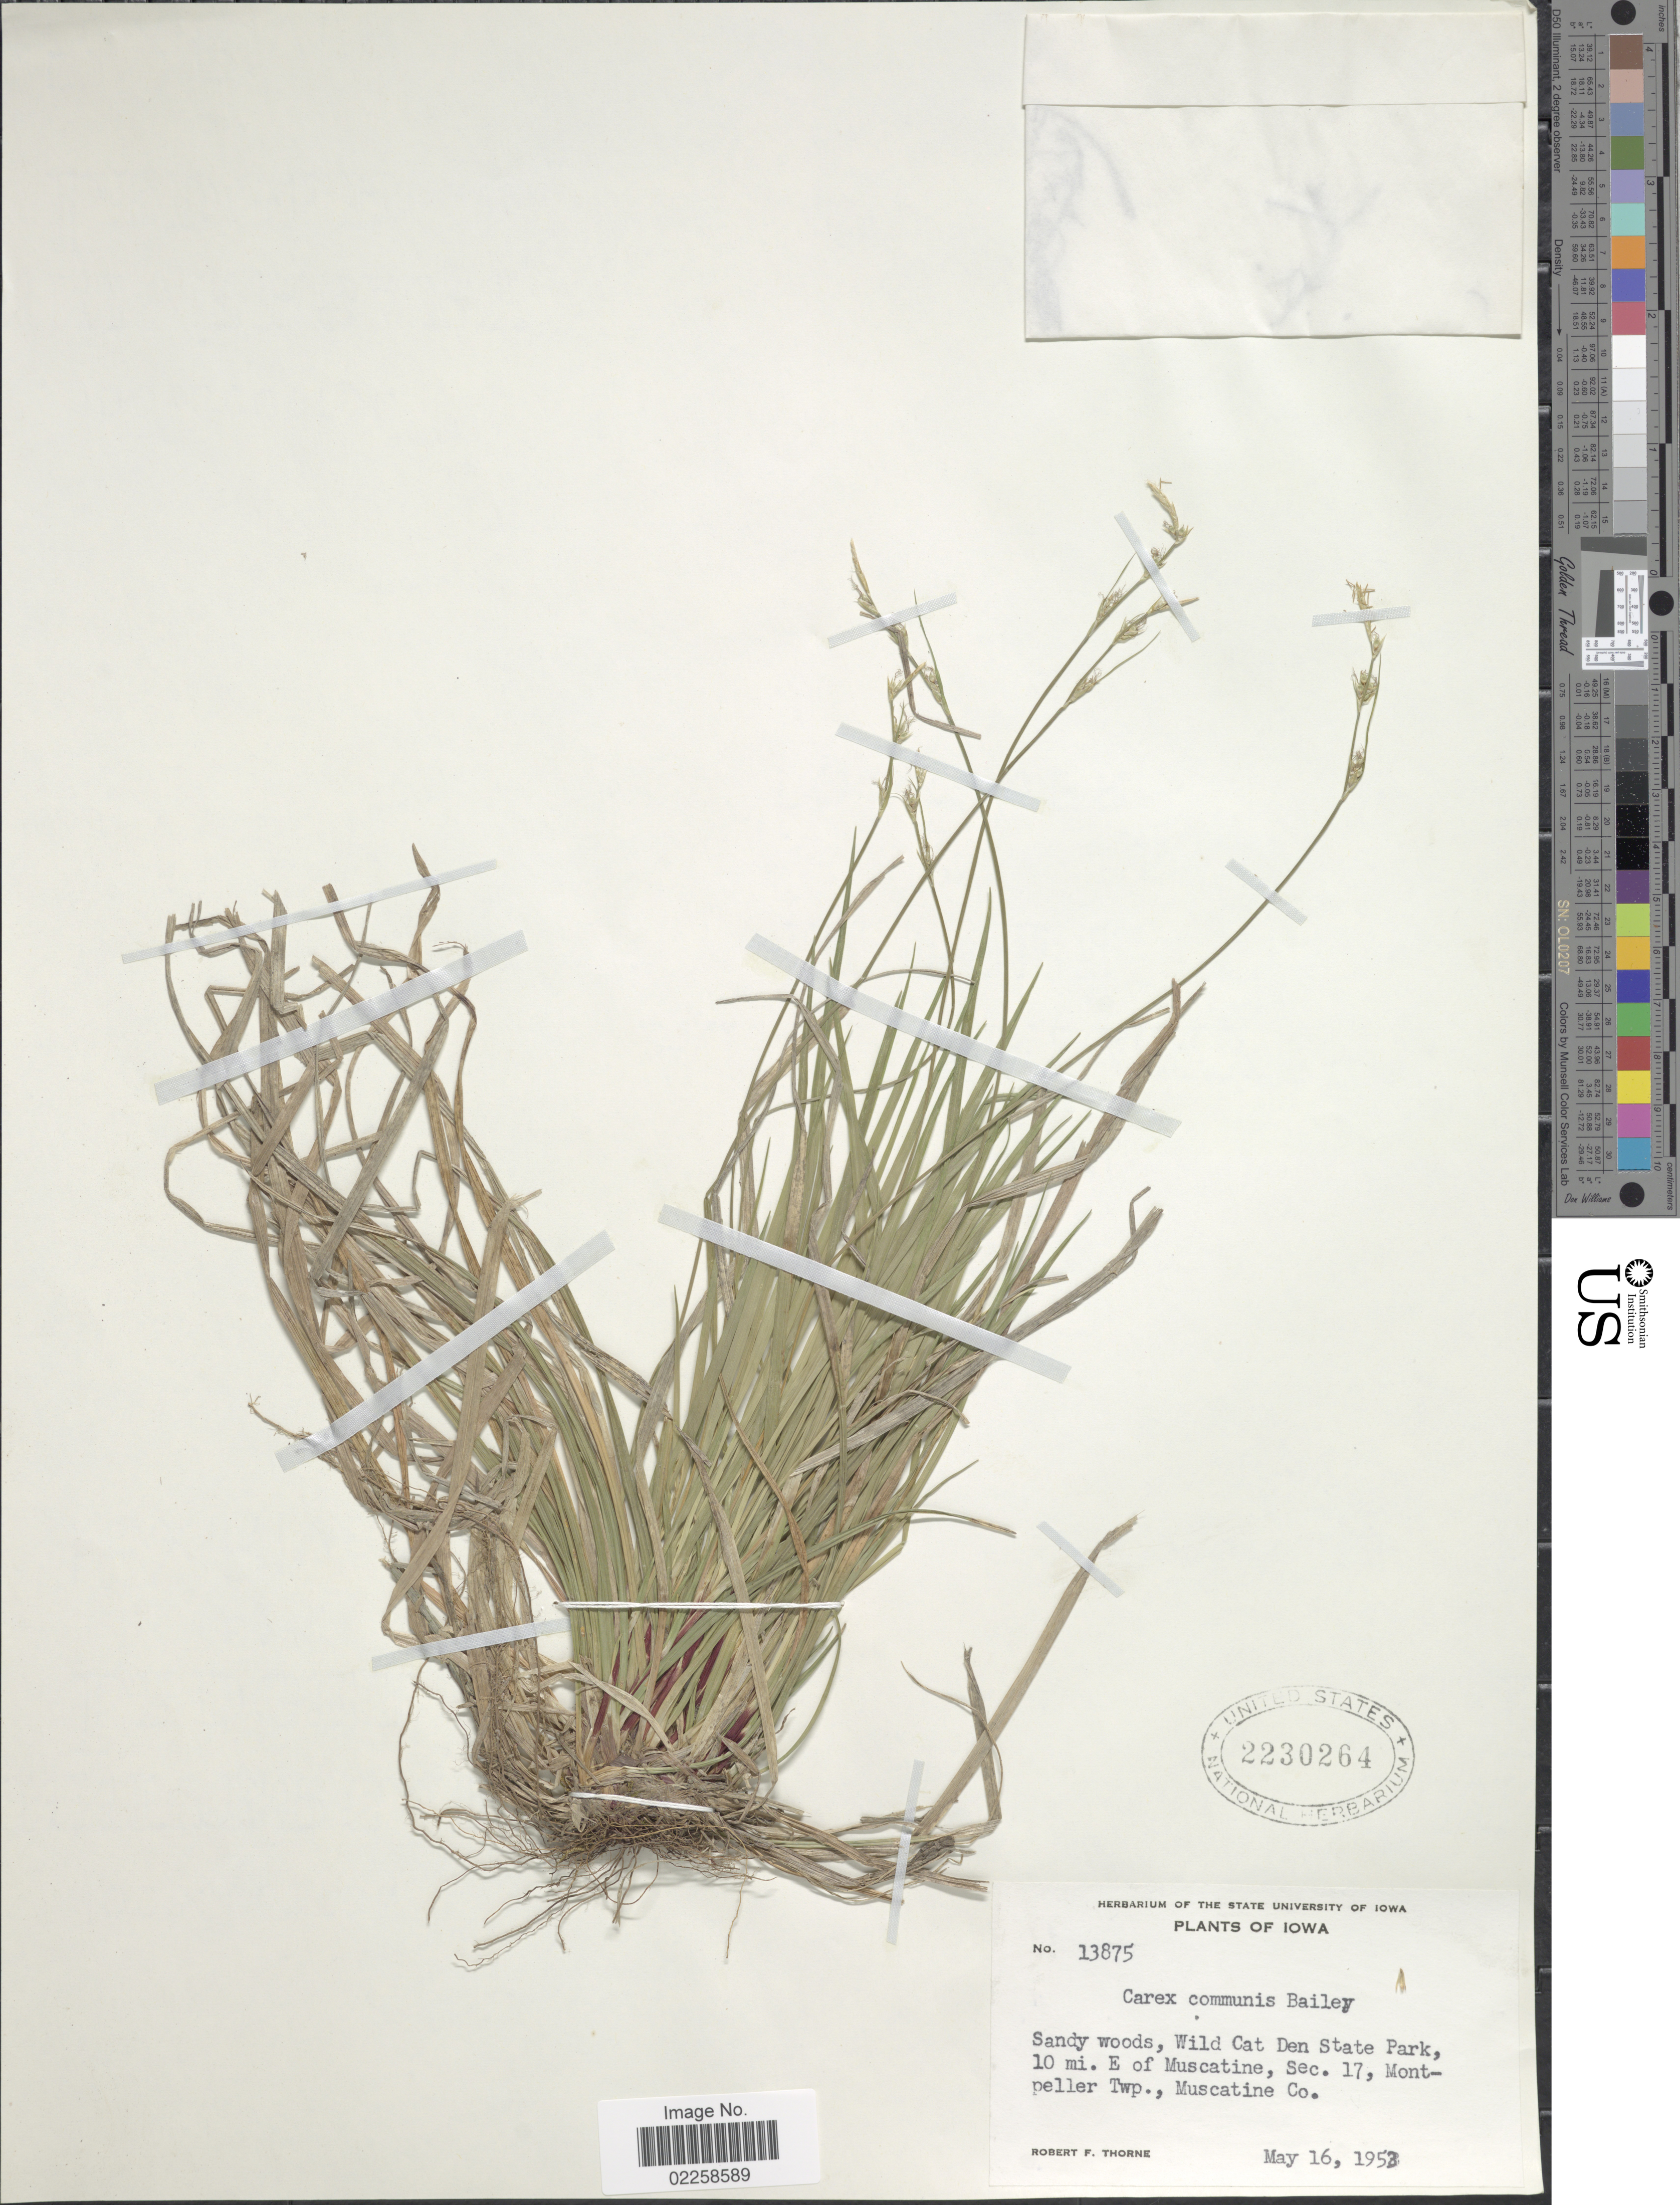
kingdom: Plantae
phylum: Tracheophyta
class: Liliopsida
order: Poales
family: Cyperaceae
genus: Carex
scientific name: Carex communis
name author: L.H. Bailey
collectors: R. F. Thorne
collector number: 13875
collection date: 1953-05-16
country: United States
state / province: Iowa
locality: Sandy woods, Wild Cat Den State Park, 10 mi. E of Muscatine, Sec. 17, Montpeller Twp., Muscatine Co.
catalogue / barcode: US 2230264